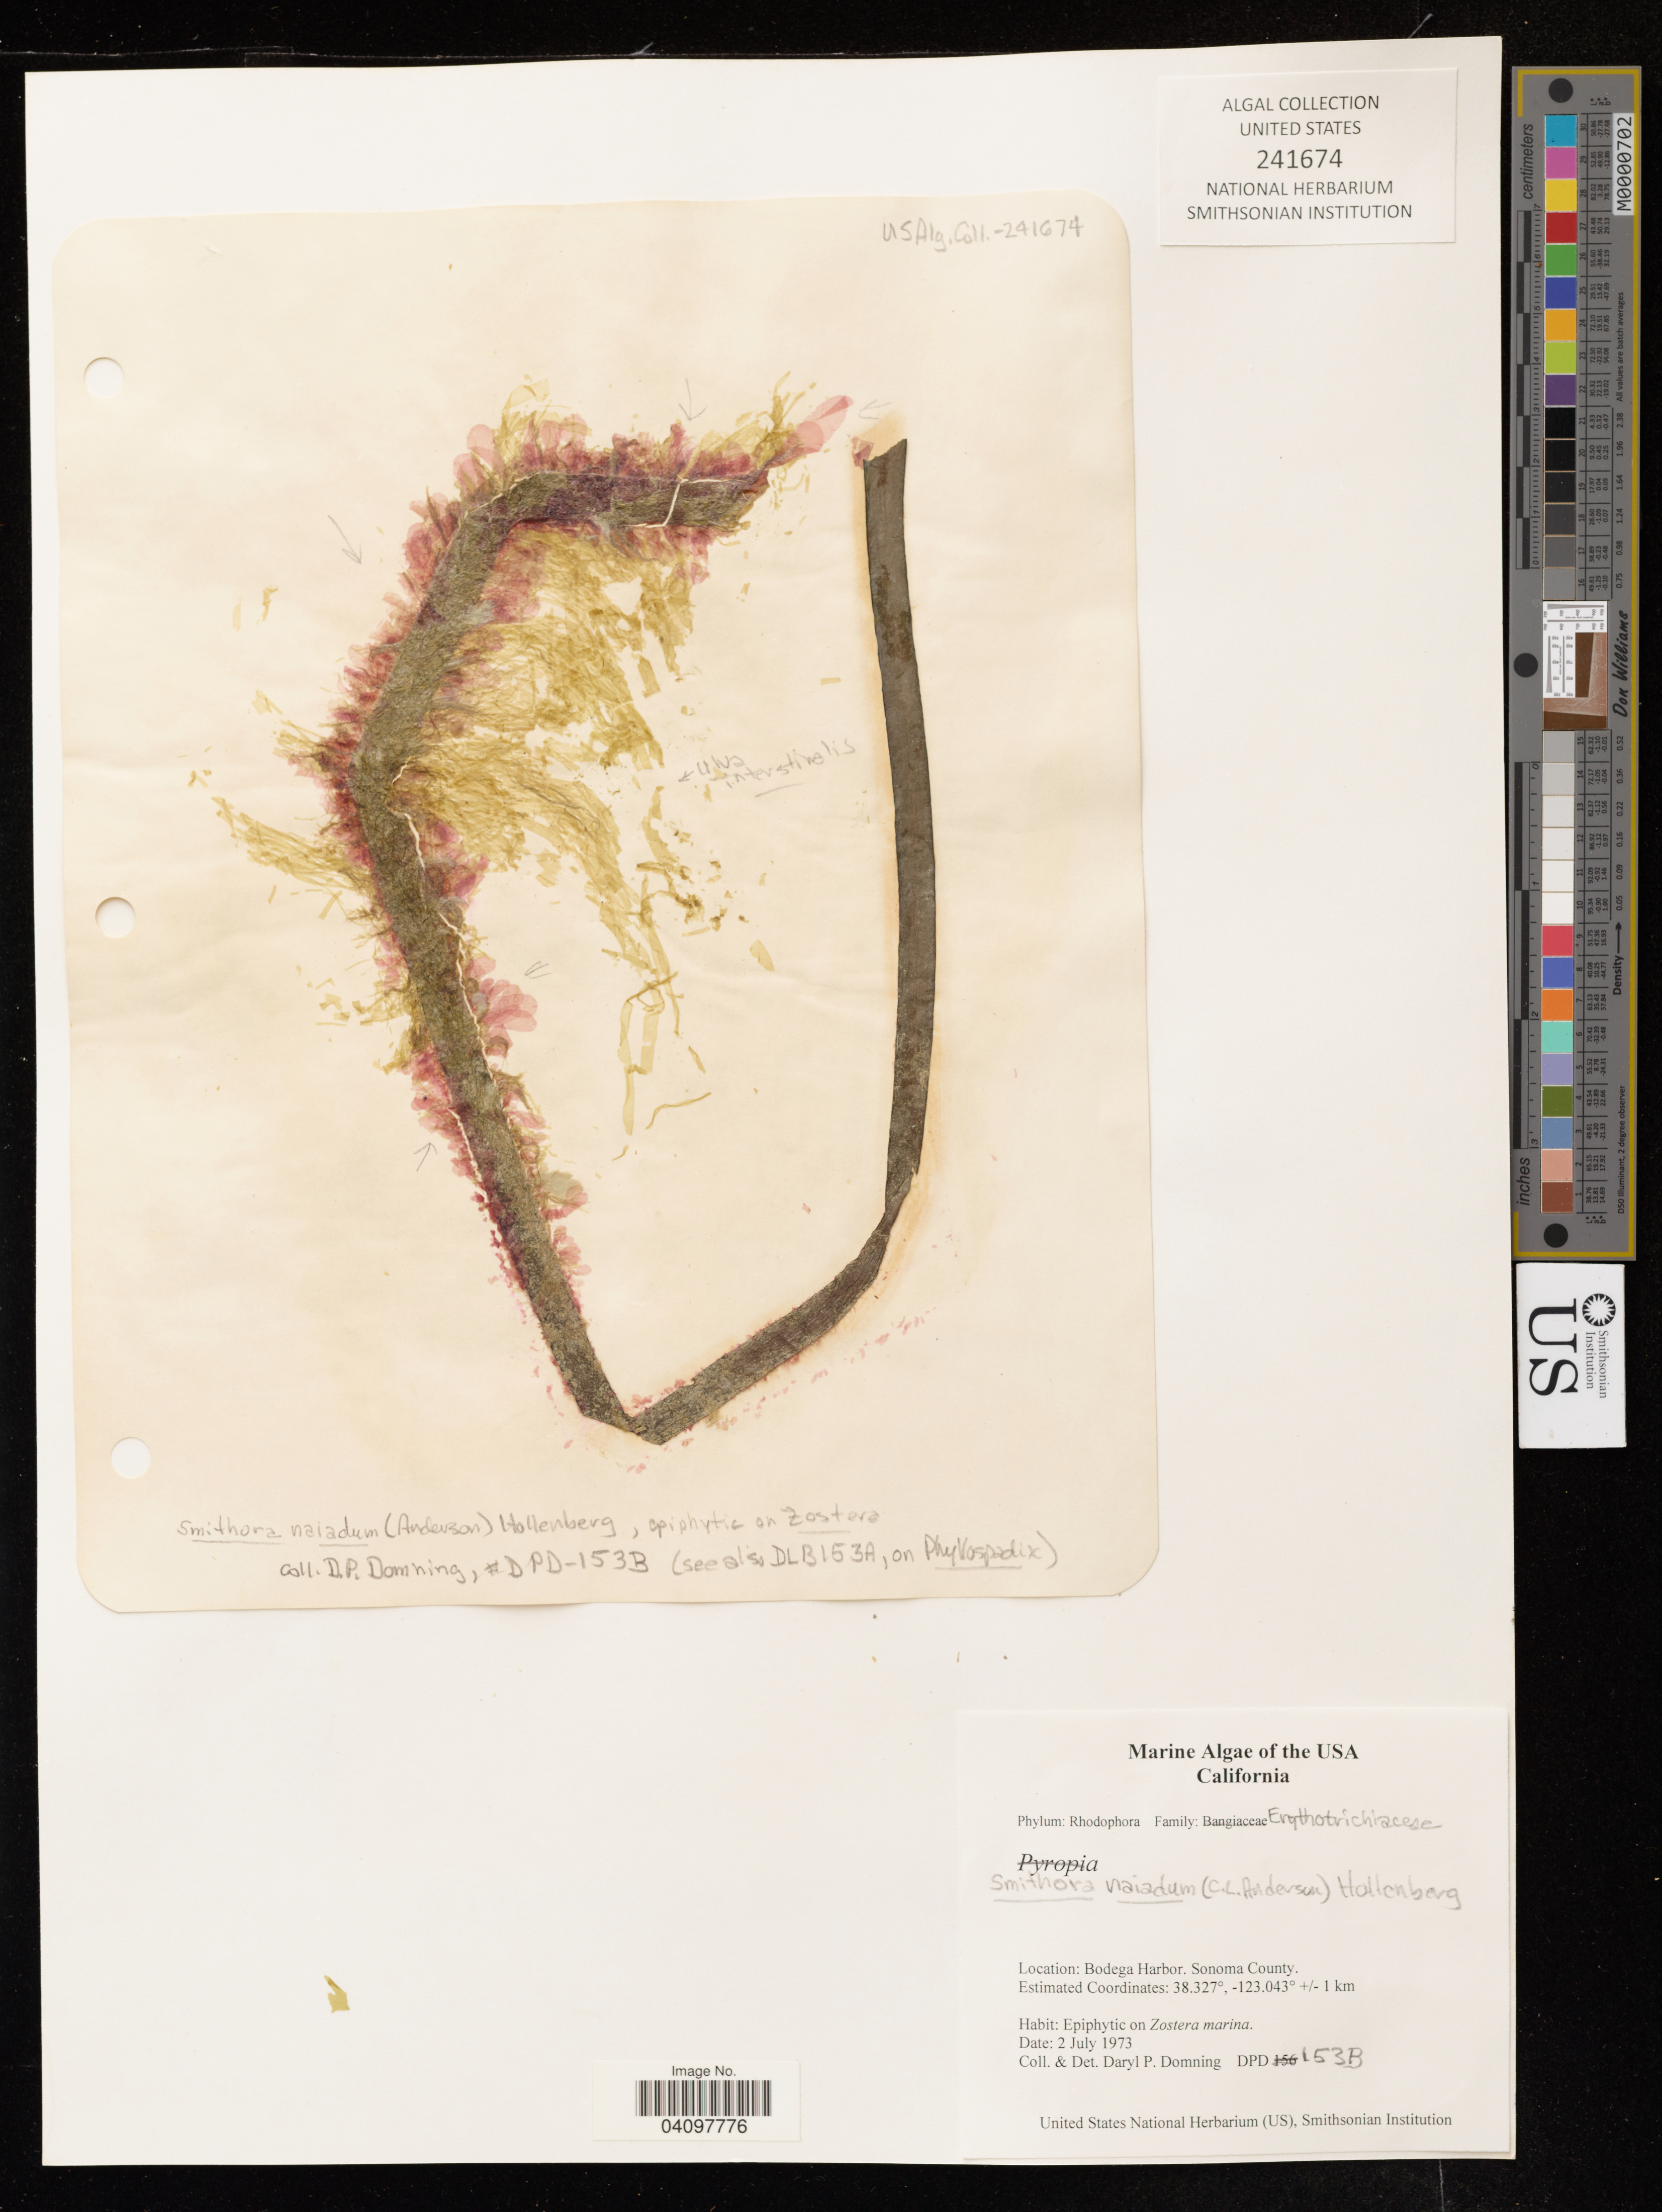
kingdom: Plantae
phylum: Rhodophyta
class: Compsopogonophyceae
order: Erythropeltidales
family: Erythrotrichiaceae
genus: Smithora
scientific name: Smithora naiadum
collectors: D. Domning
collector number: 153B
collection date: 1973-07-02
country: United States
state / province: California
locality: Bodega Harbor, Sonoma County. +/- 1 km.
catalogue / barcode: US 241674